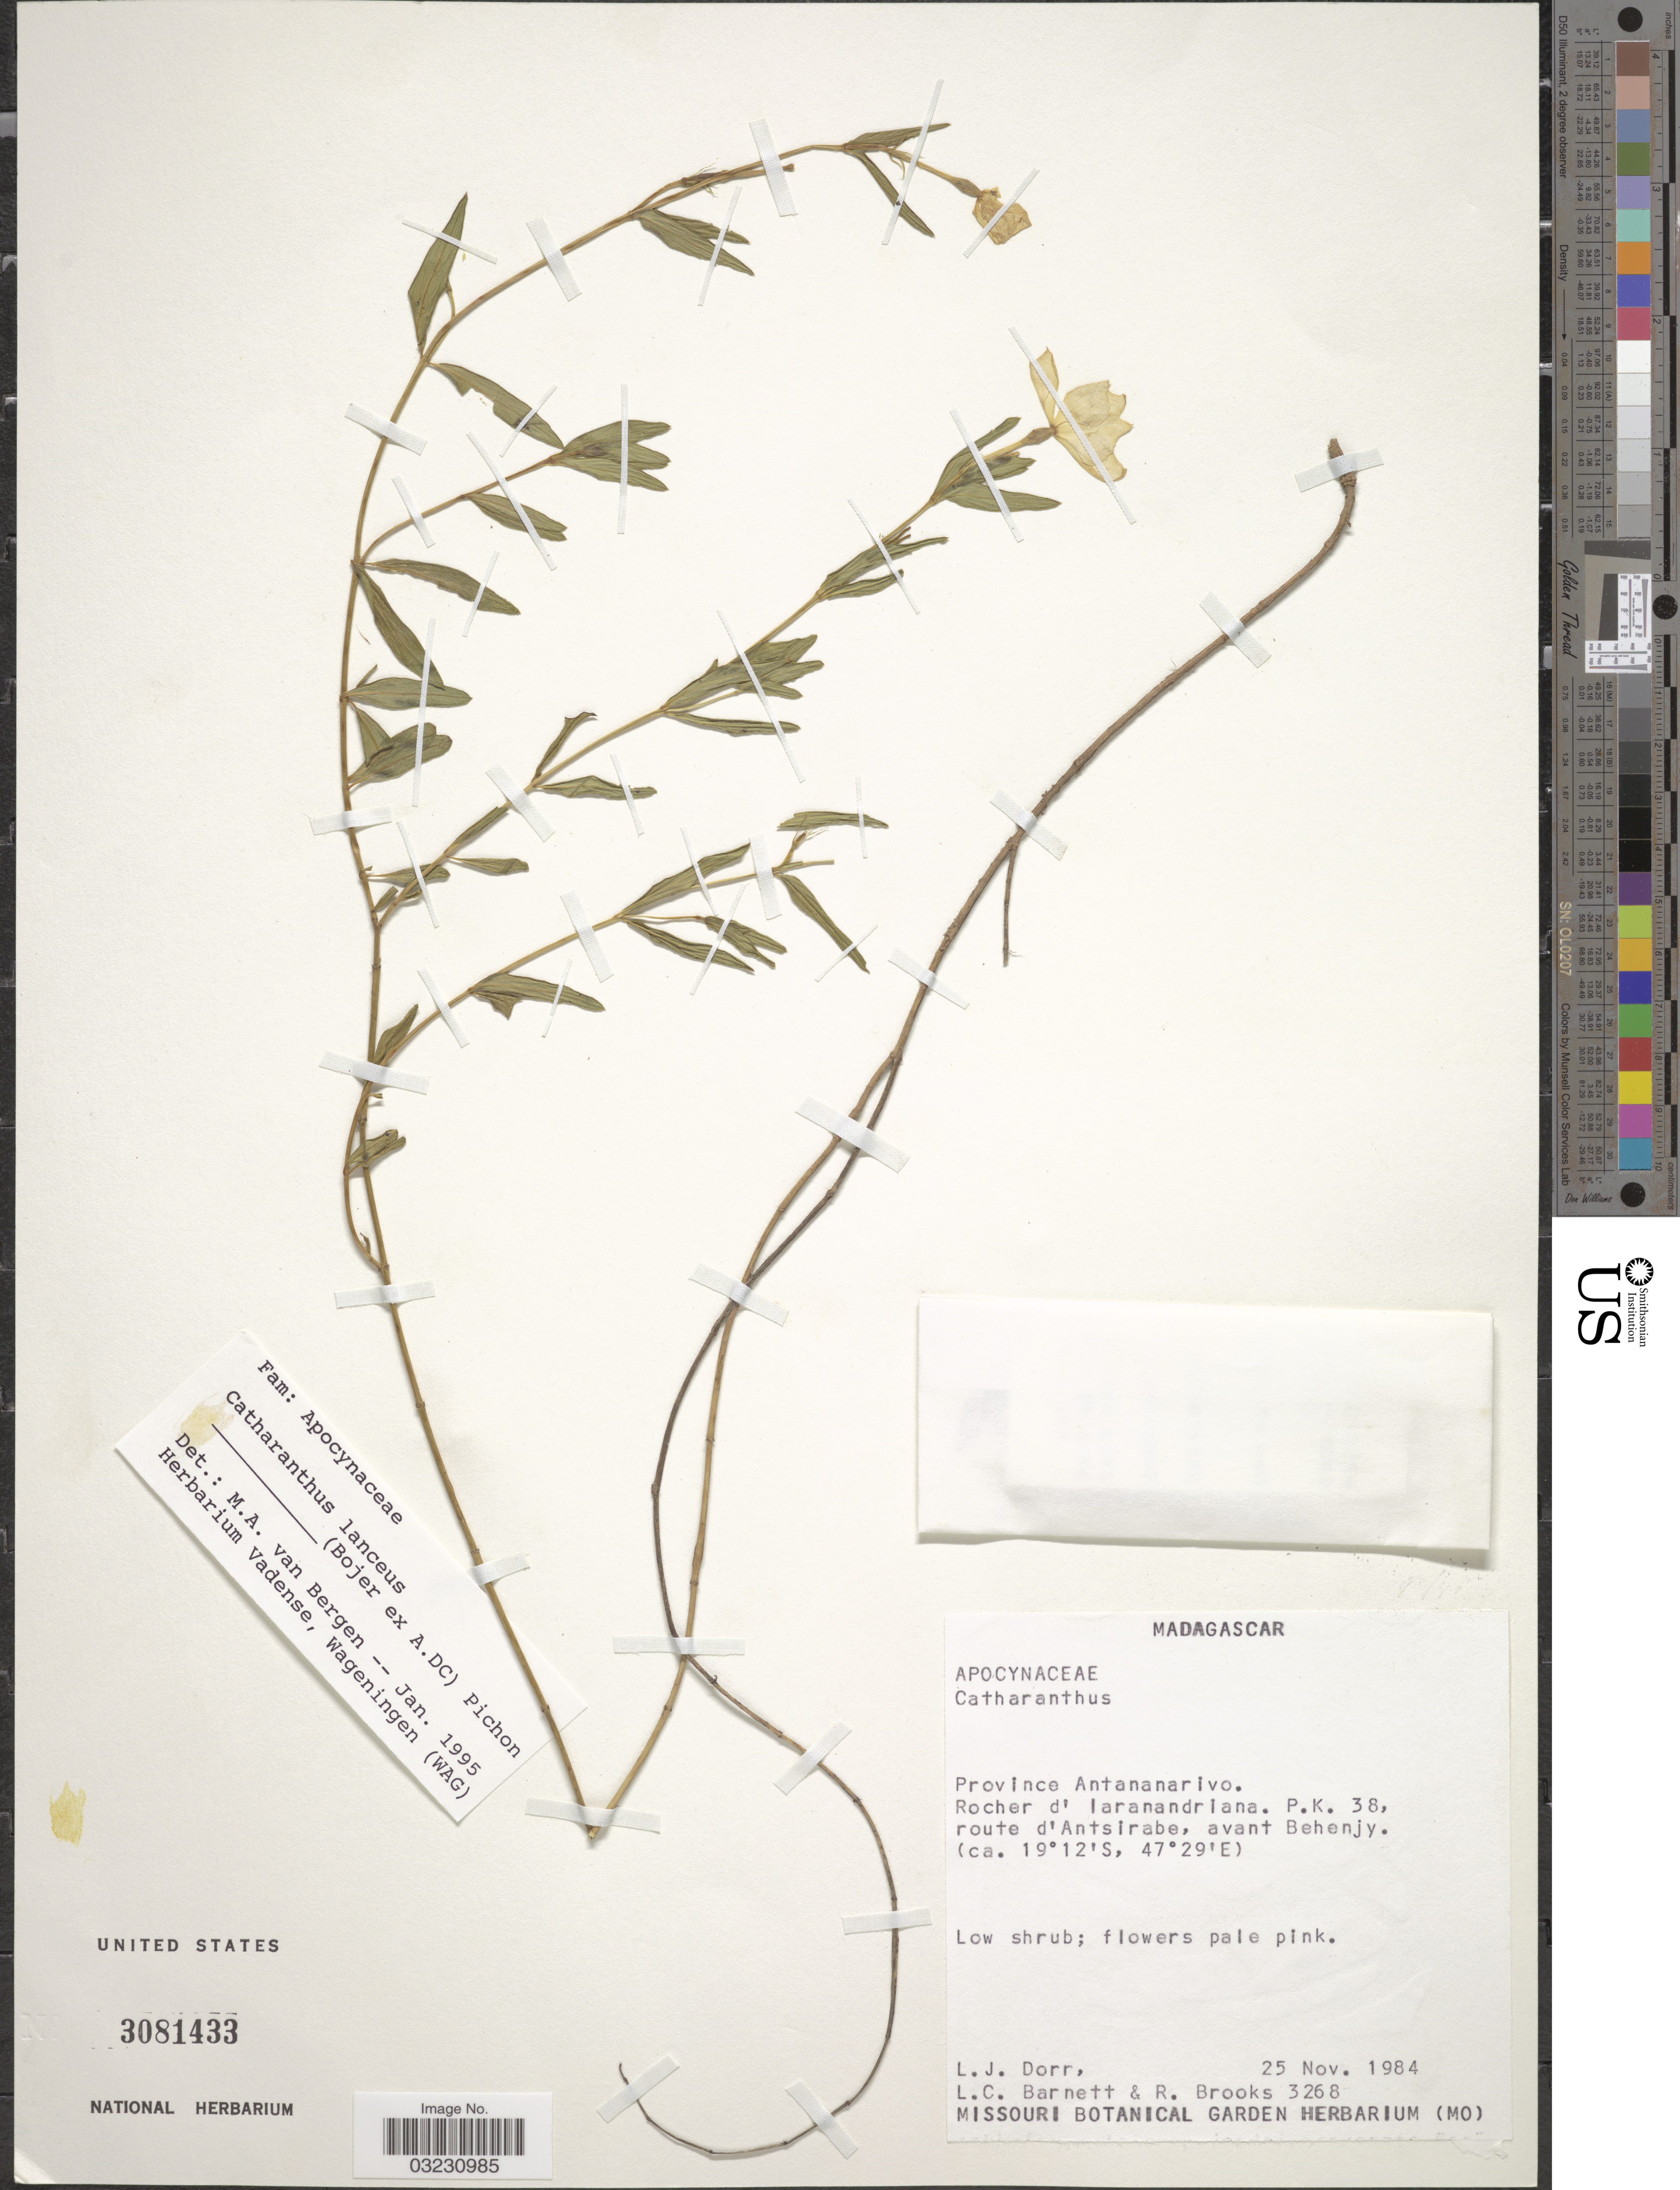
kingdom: Plantae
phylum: Tracheophyta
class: Magnoliopsida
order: Gentianales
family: Apocynaceae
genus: Catharanthus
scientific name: Catharanthus lanceus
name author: (Bojer ex A. DC.) Pichon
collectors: L. J. Dorr, L. C. Barnett & R. Brooks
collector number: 3268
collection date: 1984-11-25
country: Madagascar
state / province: Vakinankaratra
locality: Rocher d' Iaranandriana. P.K. 38, route d'Antsirabe, avant Behenjy.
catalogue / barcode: US 3081433